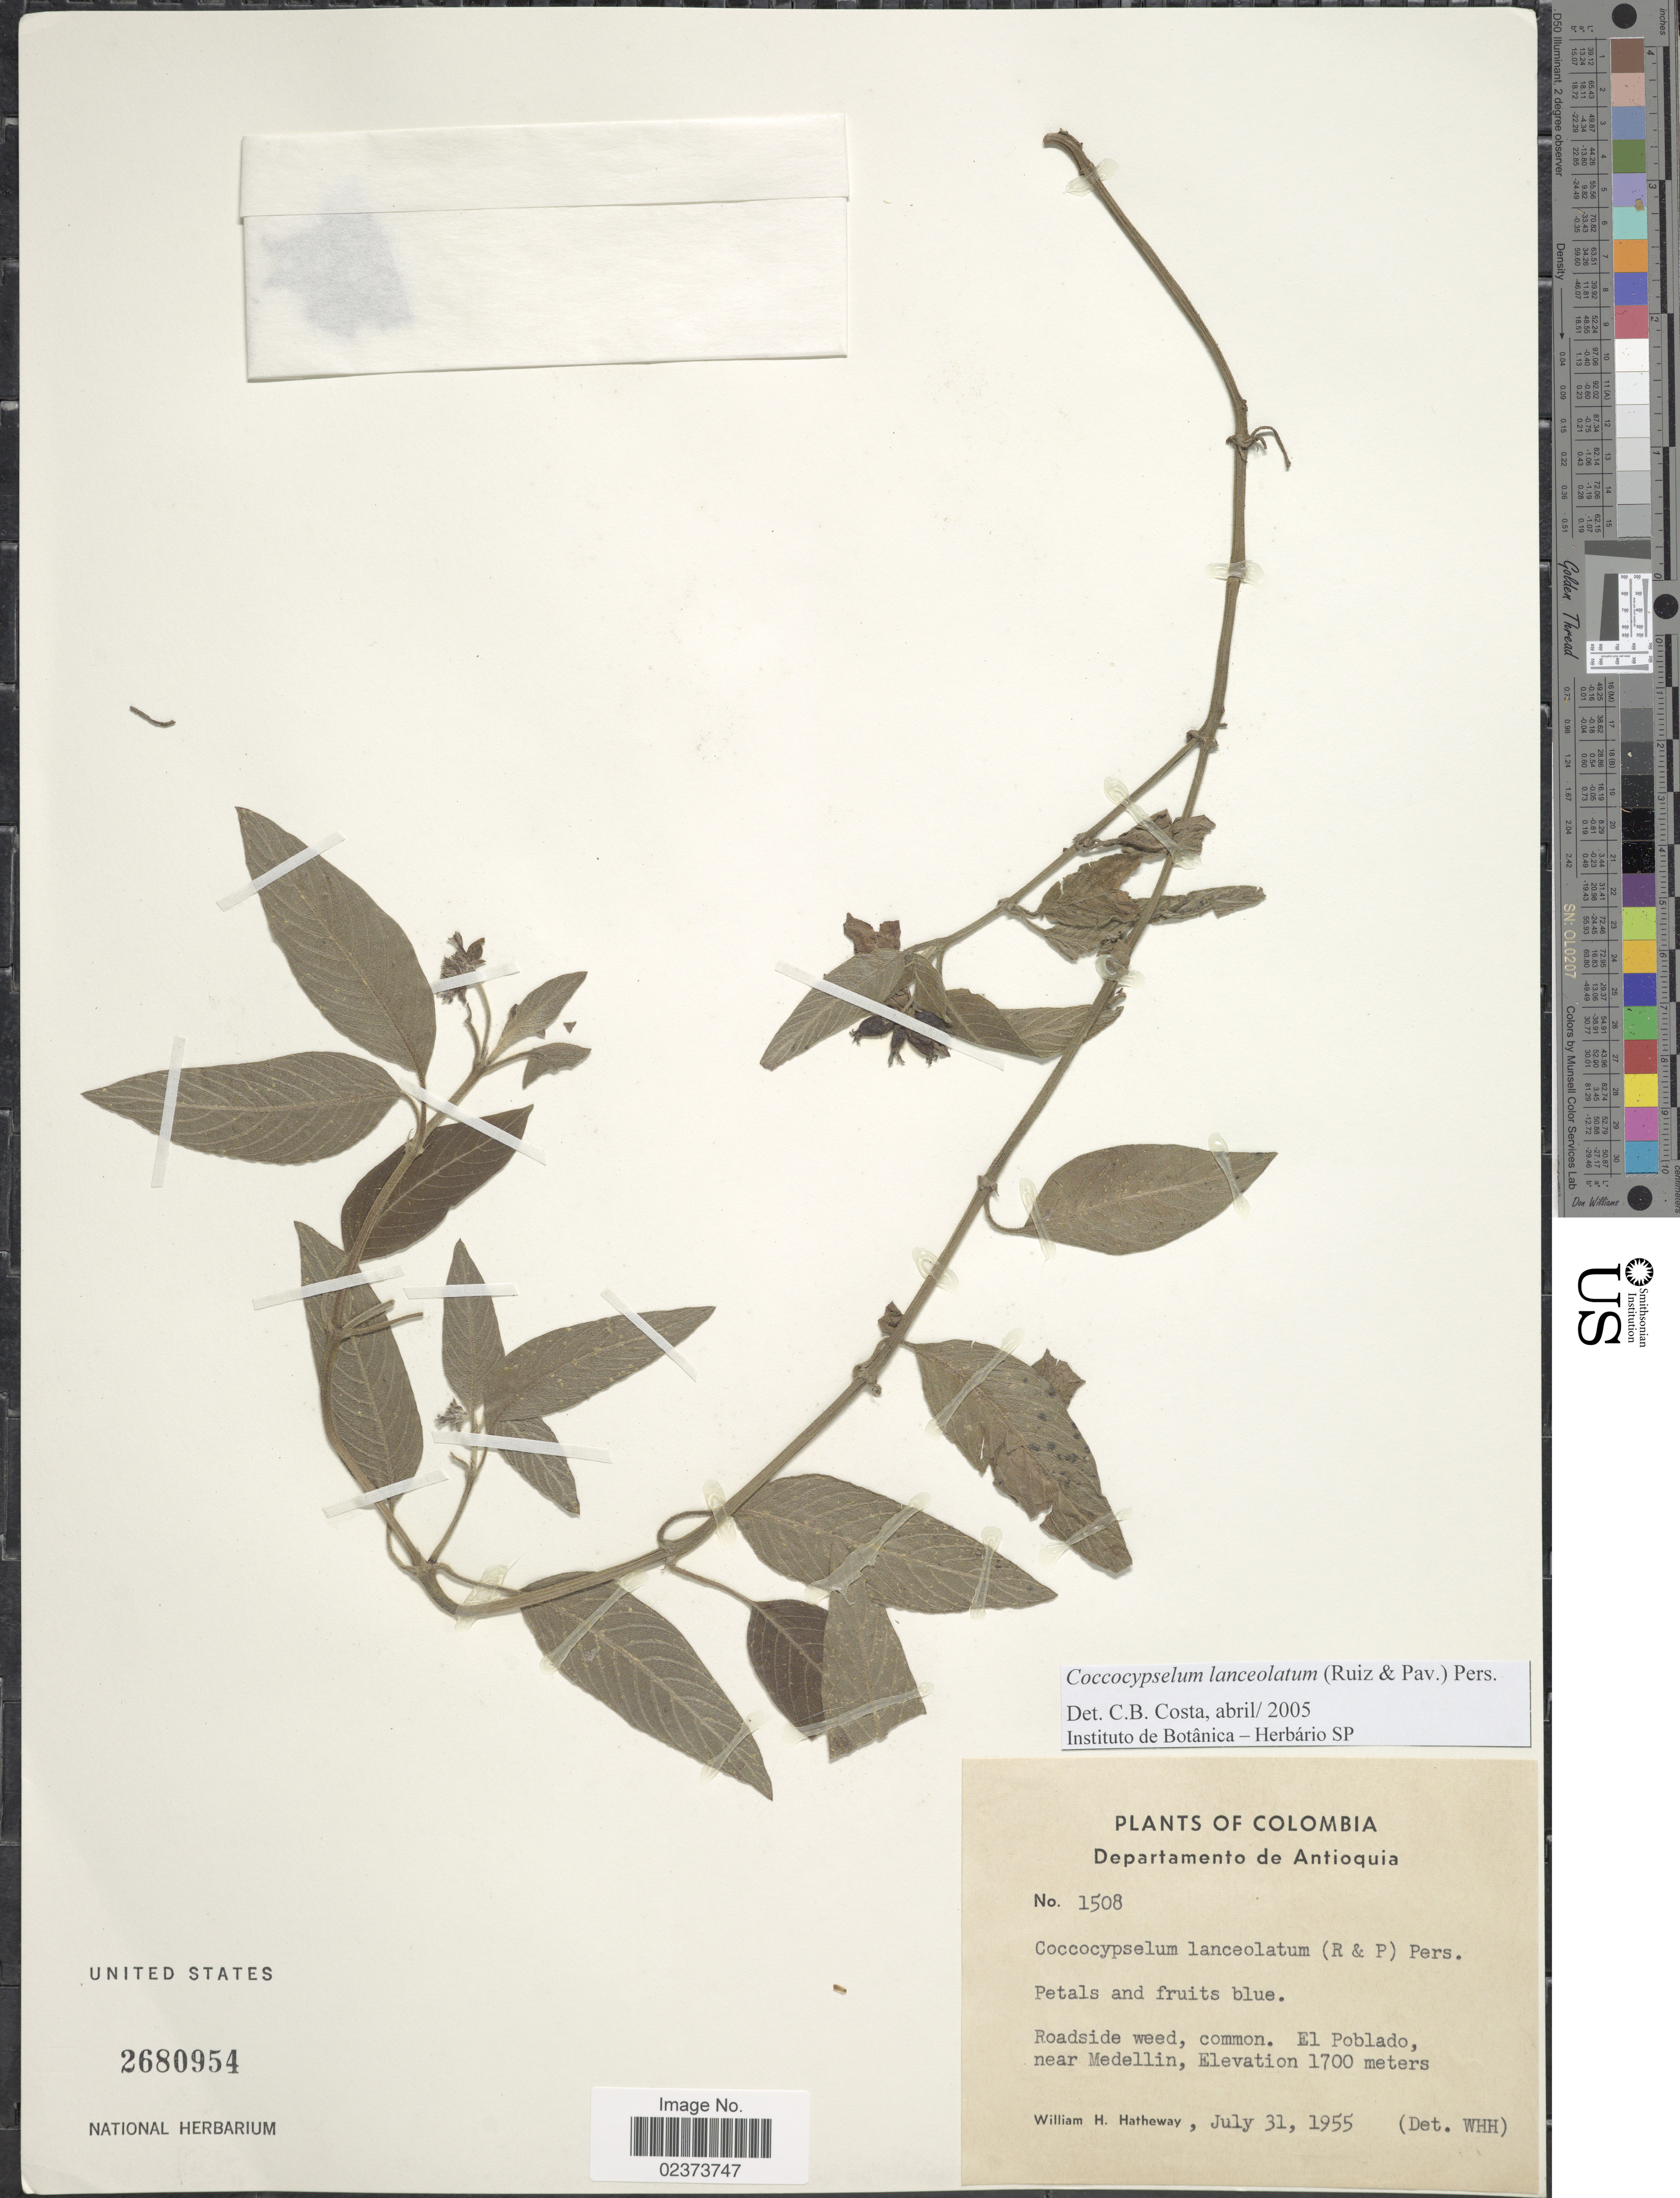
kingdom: Plantae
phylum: Tracheophyta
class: Magnoliopsida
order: Gentianales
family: Rubiaceae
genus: Coccocypselum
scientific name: Coccocypselum lanceolatum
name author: (Ruiz & Pav.) Pers.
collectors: W. H. Hatheway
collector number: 1508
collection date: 1955-07-31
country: Colombia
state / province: Antioquia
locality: Departamento de Antioquia, Roadside weed, coomon. El Poblado, near Medellin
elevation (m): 1700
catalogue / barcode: US 2680954